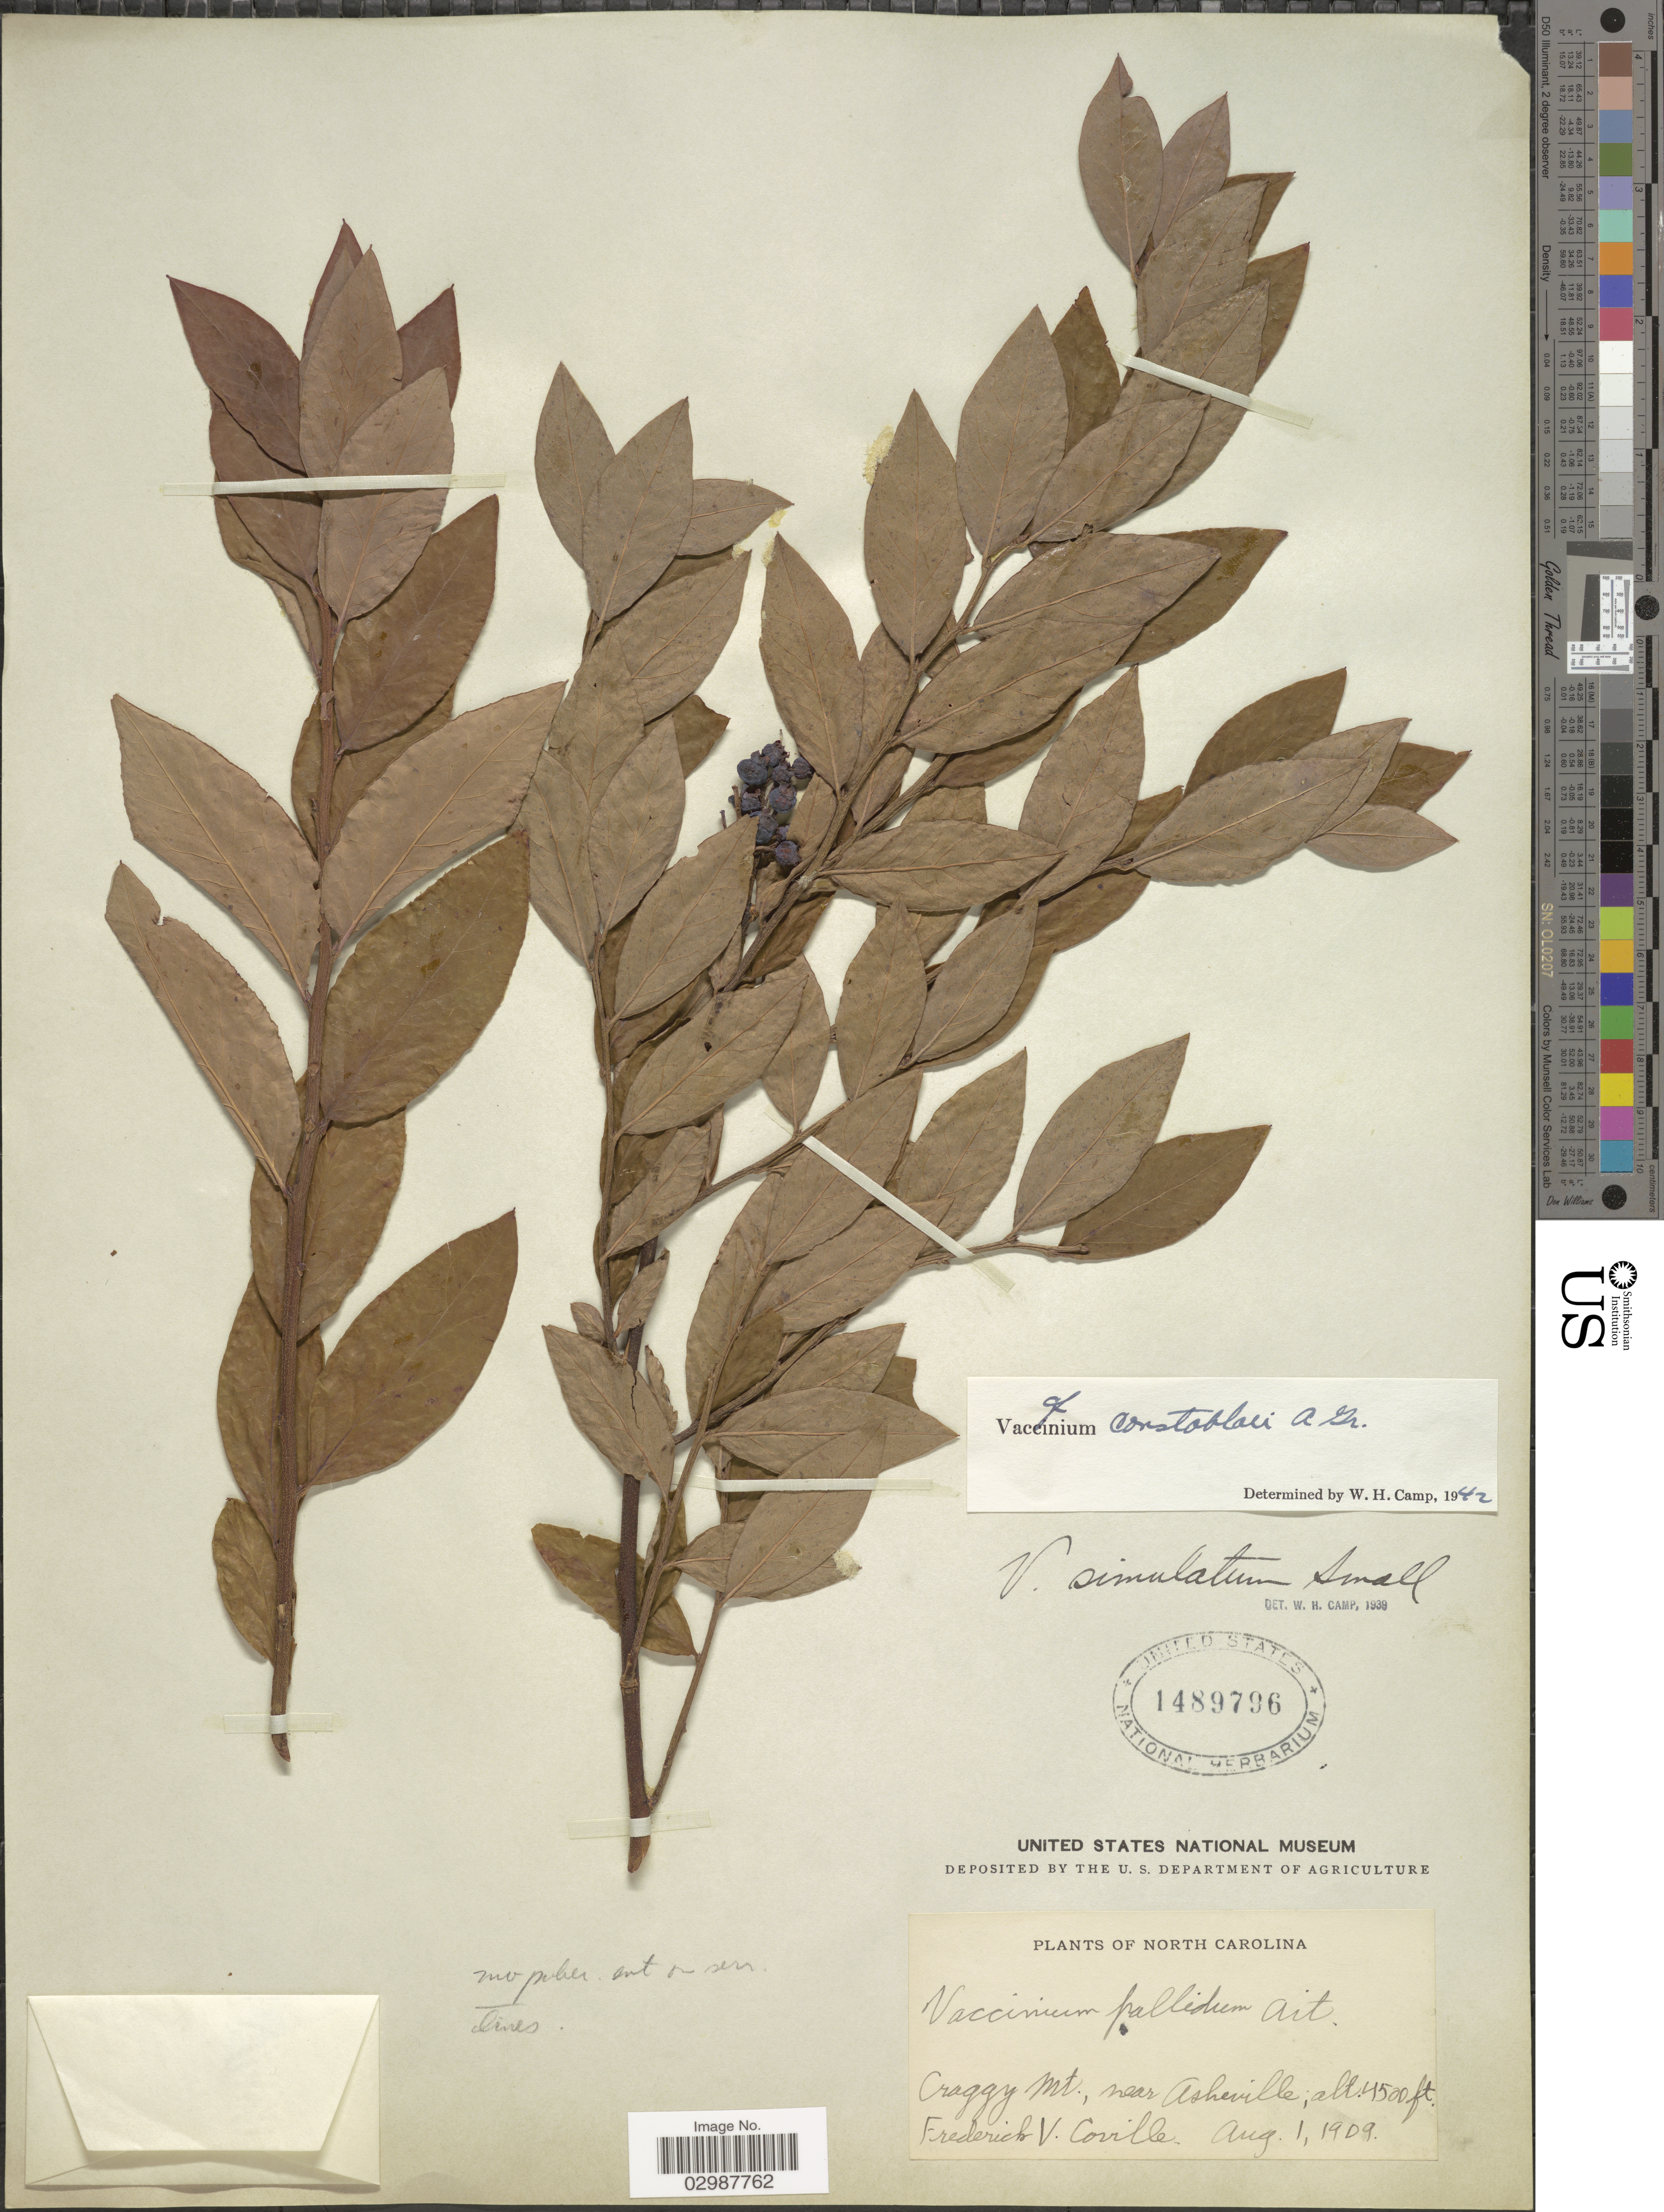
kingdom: Plantae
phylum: Tracheophyta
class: Magnoliopsida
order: Ericales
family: Ericaceae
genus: Vaccinium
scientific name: Vaccinium constablaei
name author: A. Gray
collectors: F. V. Coville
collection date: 1909-08-01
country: United States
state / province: North Carolina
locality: Craggy Mt., near Asheville.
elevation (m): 1372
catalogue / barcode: US 1489796